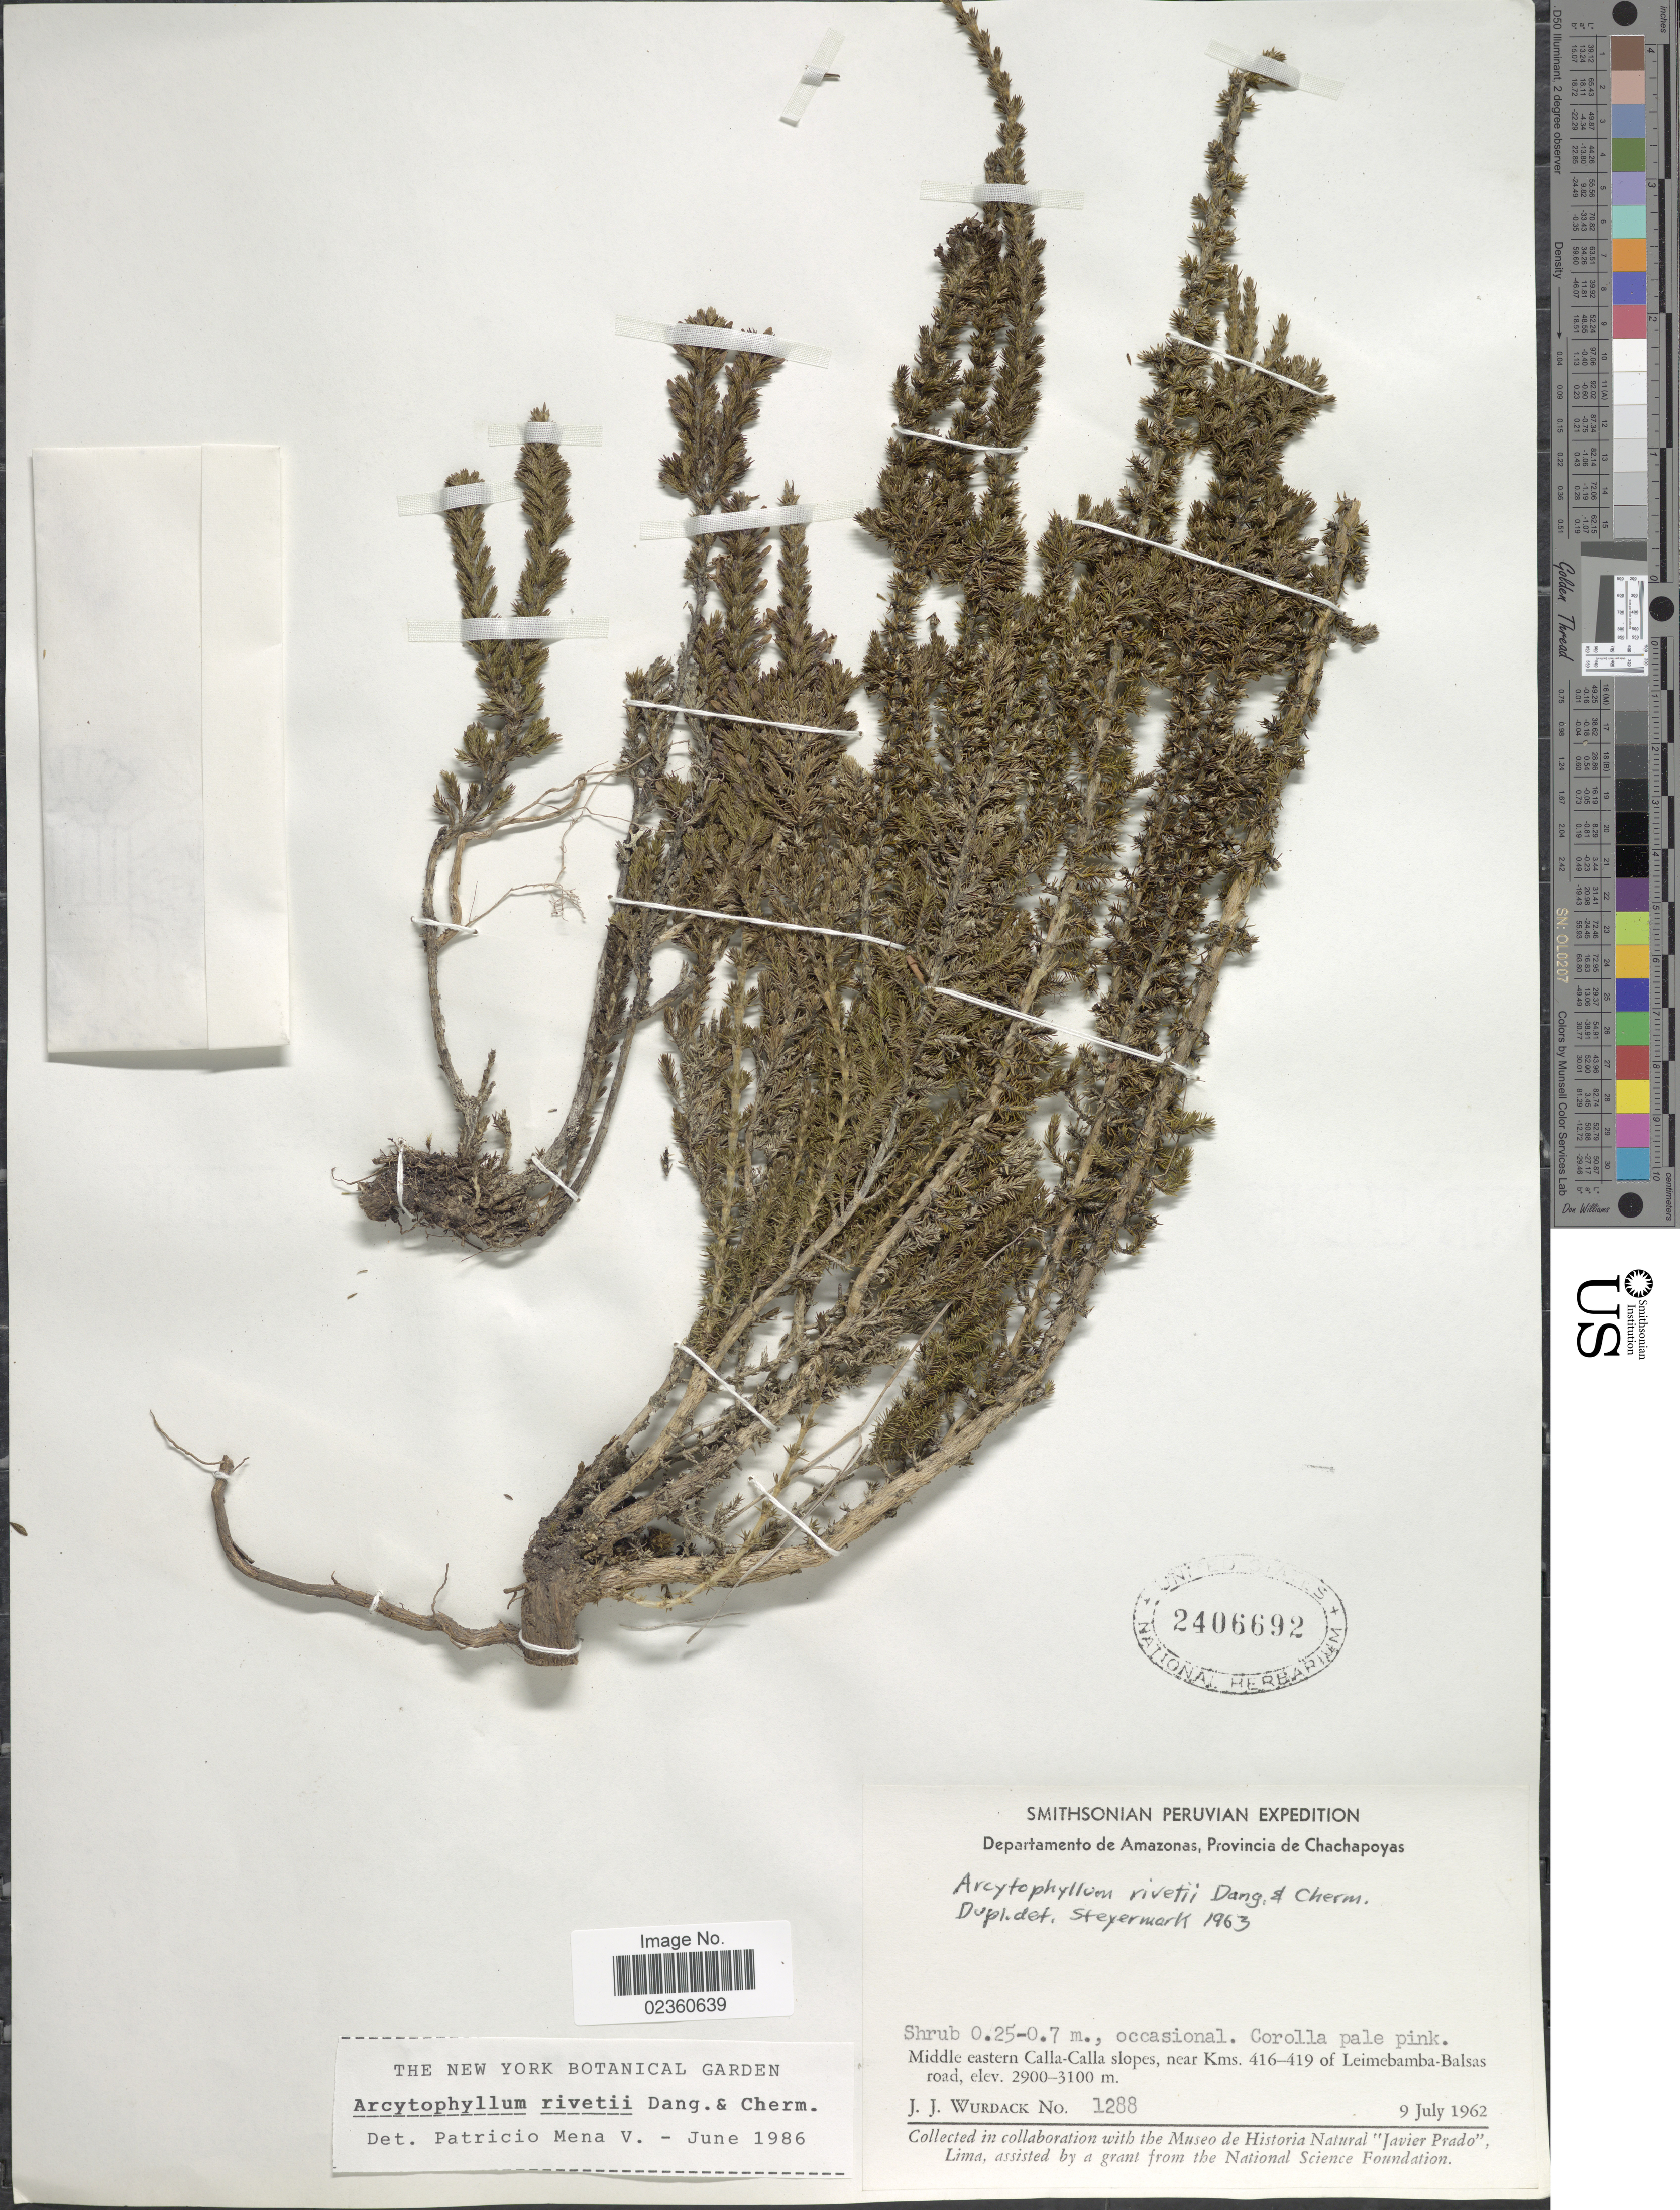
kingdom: Plantae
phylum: Tracheophyta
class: Magnoliopsida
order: Gentianales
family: Rubiaceae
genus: Arcytophyllum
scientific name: Arcytophyllum rivetii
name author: Danguy & Cherm.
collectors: J. J. Wurdack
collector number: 1288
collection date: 1962-07-09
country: Peru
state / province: Amazonas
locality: Departamento de Amazonas, Provincia de Chachapoyas, Middle eastern Call-Calla slopes, near Kms. 416-419 of Leimebamba-Balsas road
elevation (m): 2900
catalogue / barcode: US 2406692